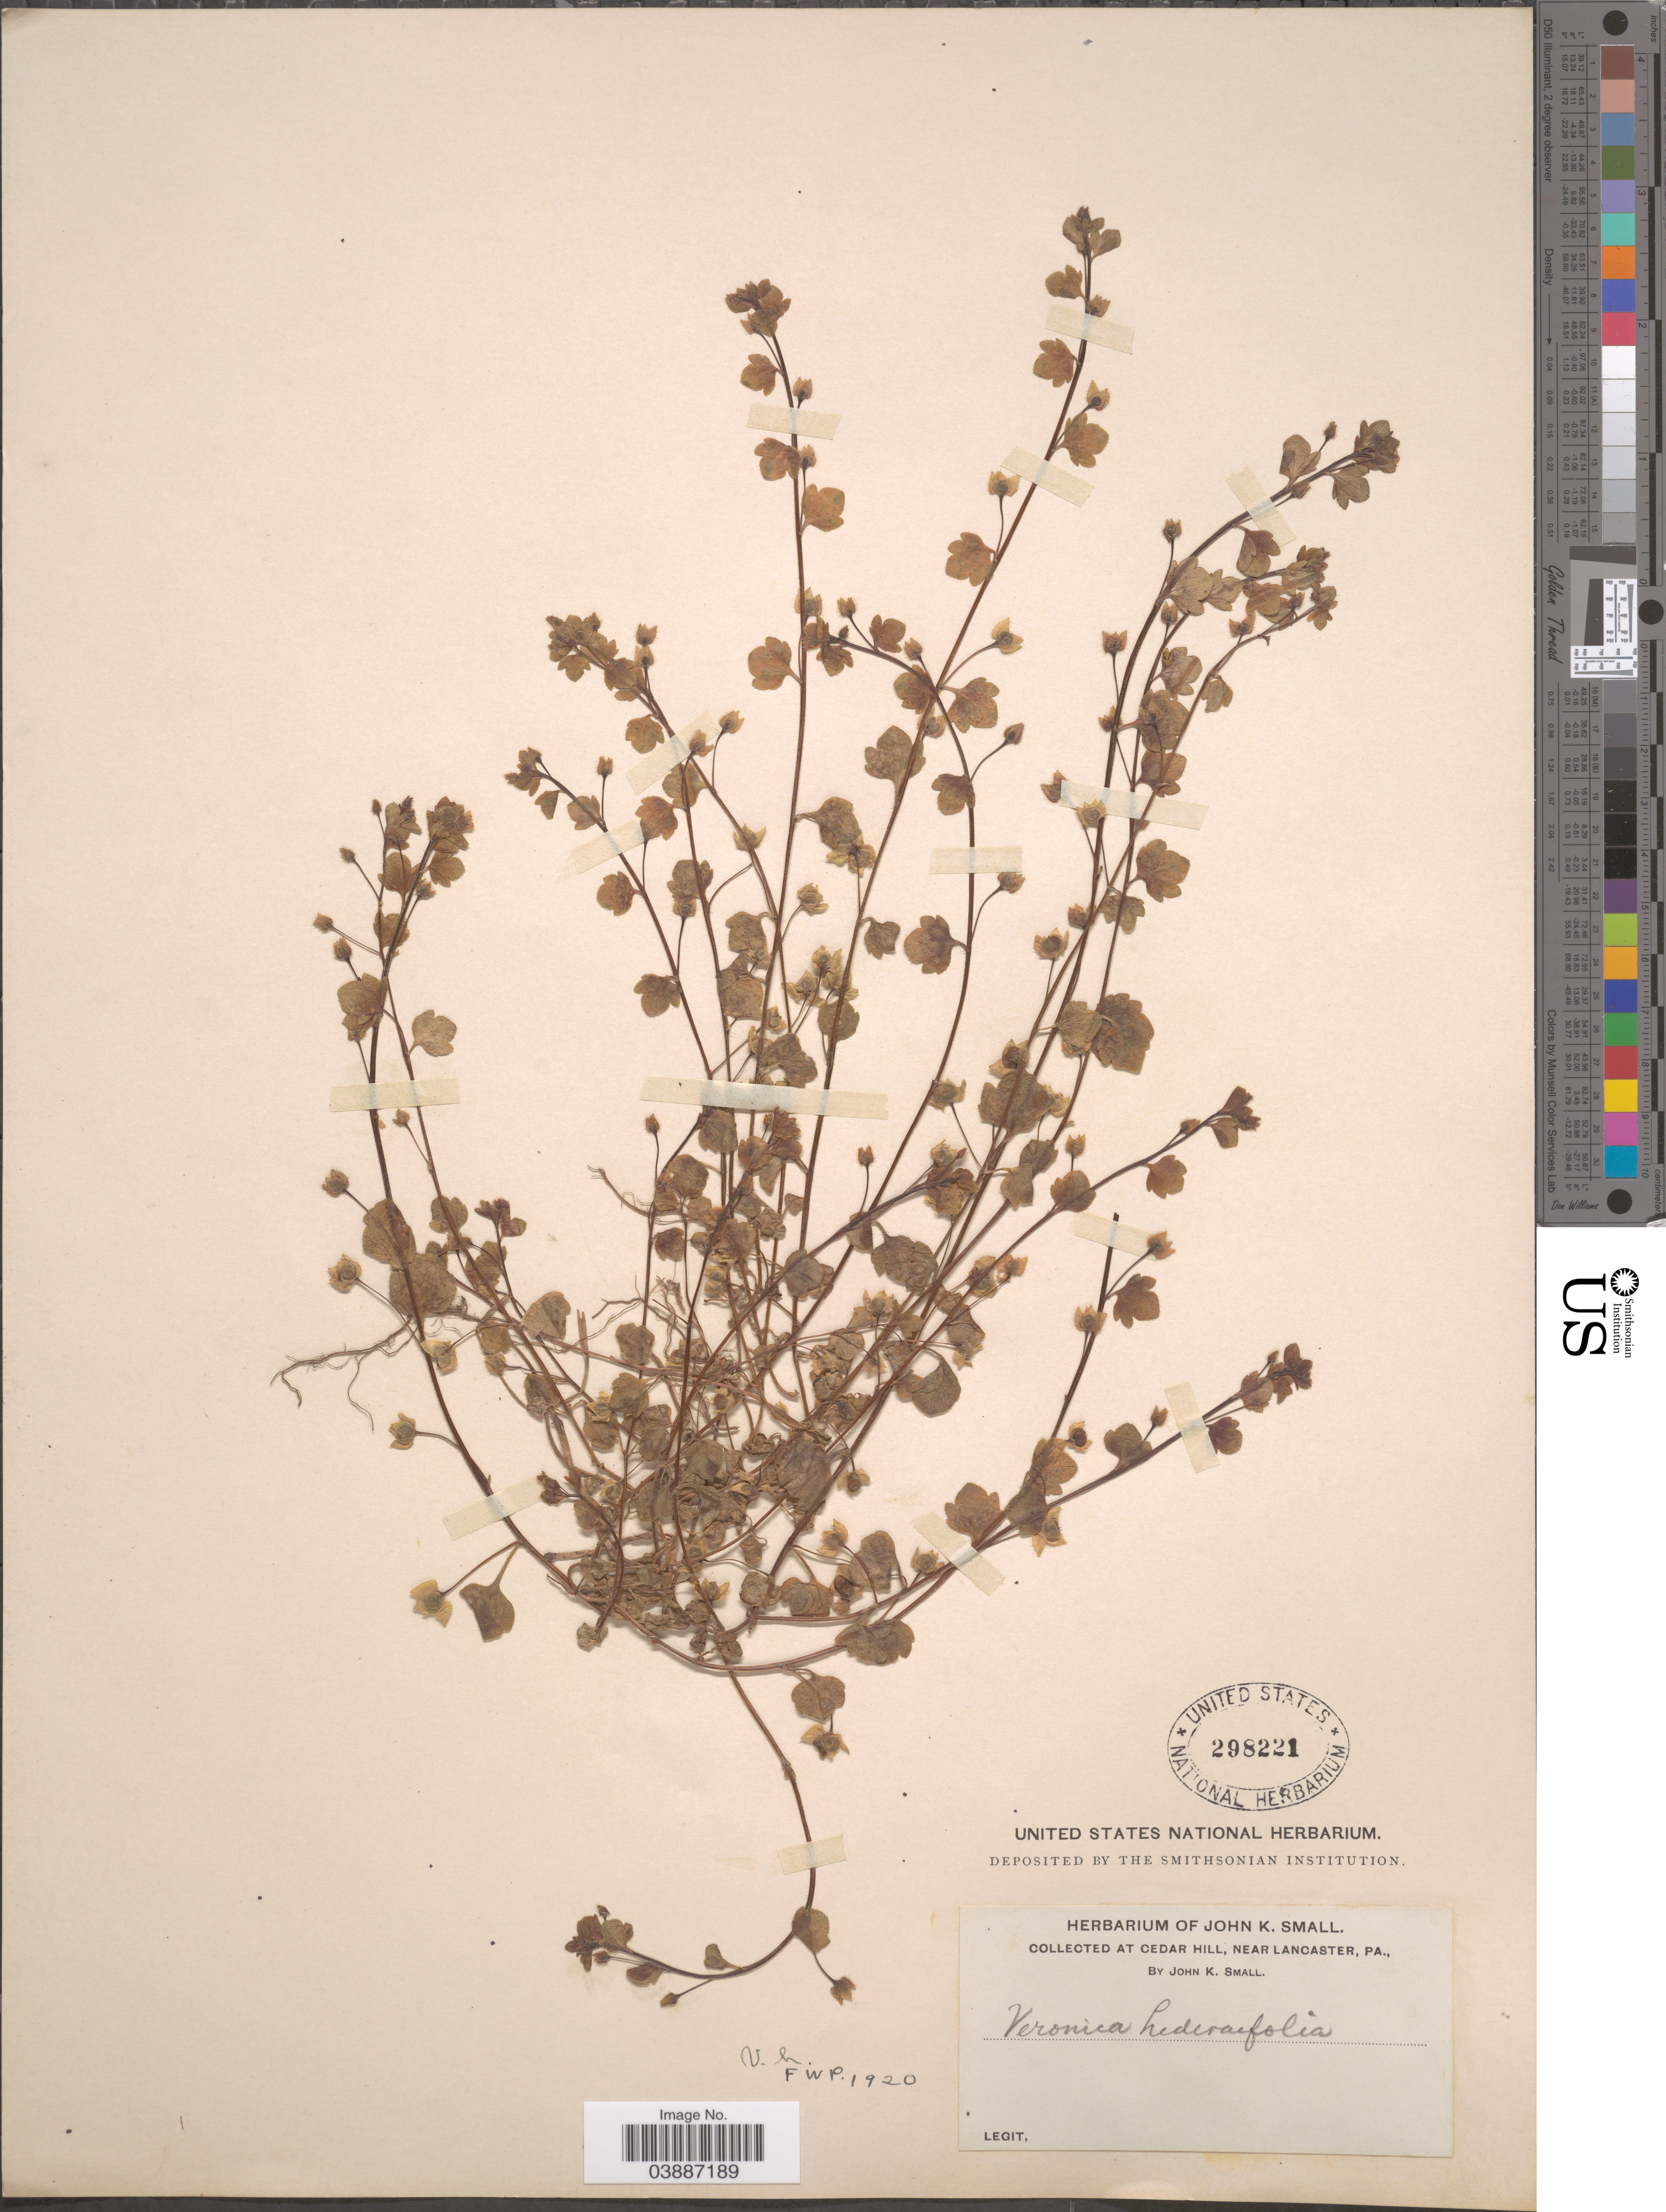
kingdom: Plantae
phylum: Tracheophyta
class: Magnoliopsida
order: Lamiales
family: Plantaginaceae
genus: Veronica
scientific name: Veronica hederifolia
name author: L.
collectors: J. K. Small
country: United States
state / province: Pennsylvania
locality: At Cedar Hill, near Lancaster.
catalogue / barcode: US 298221